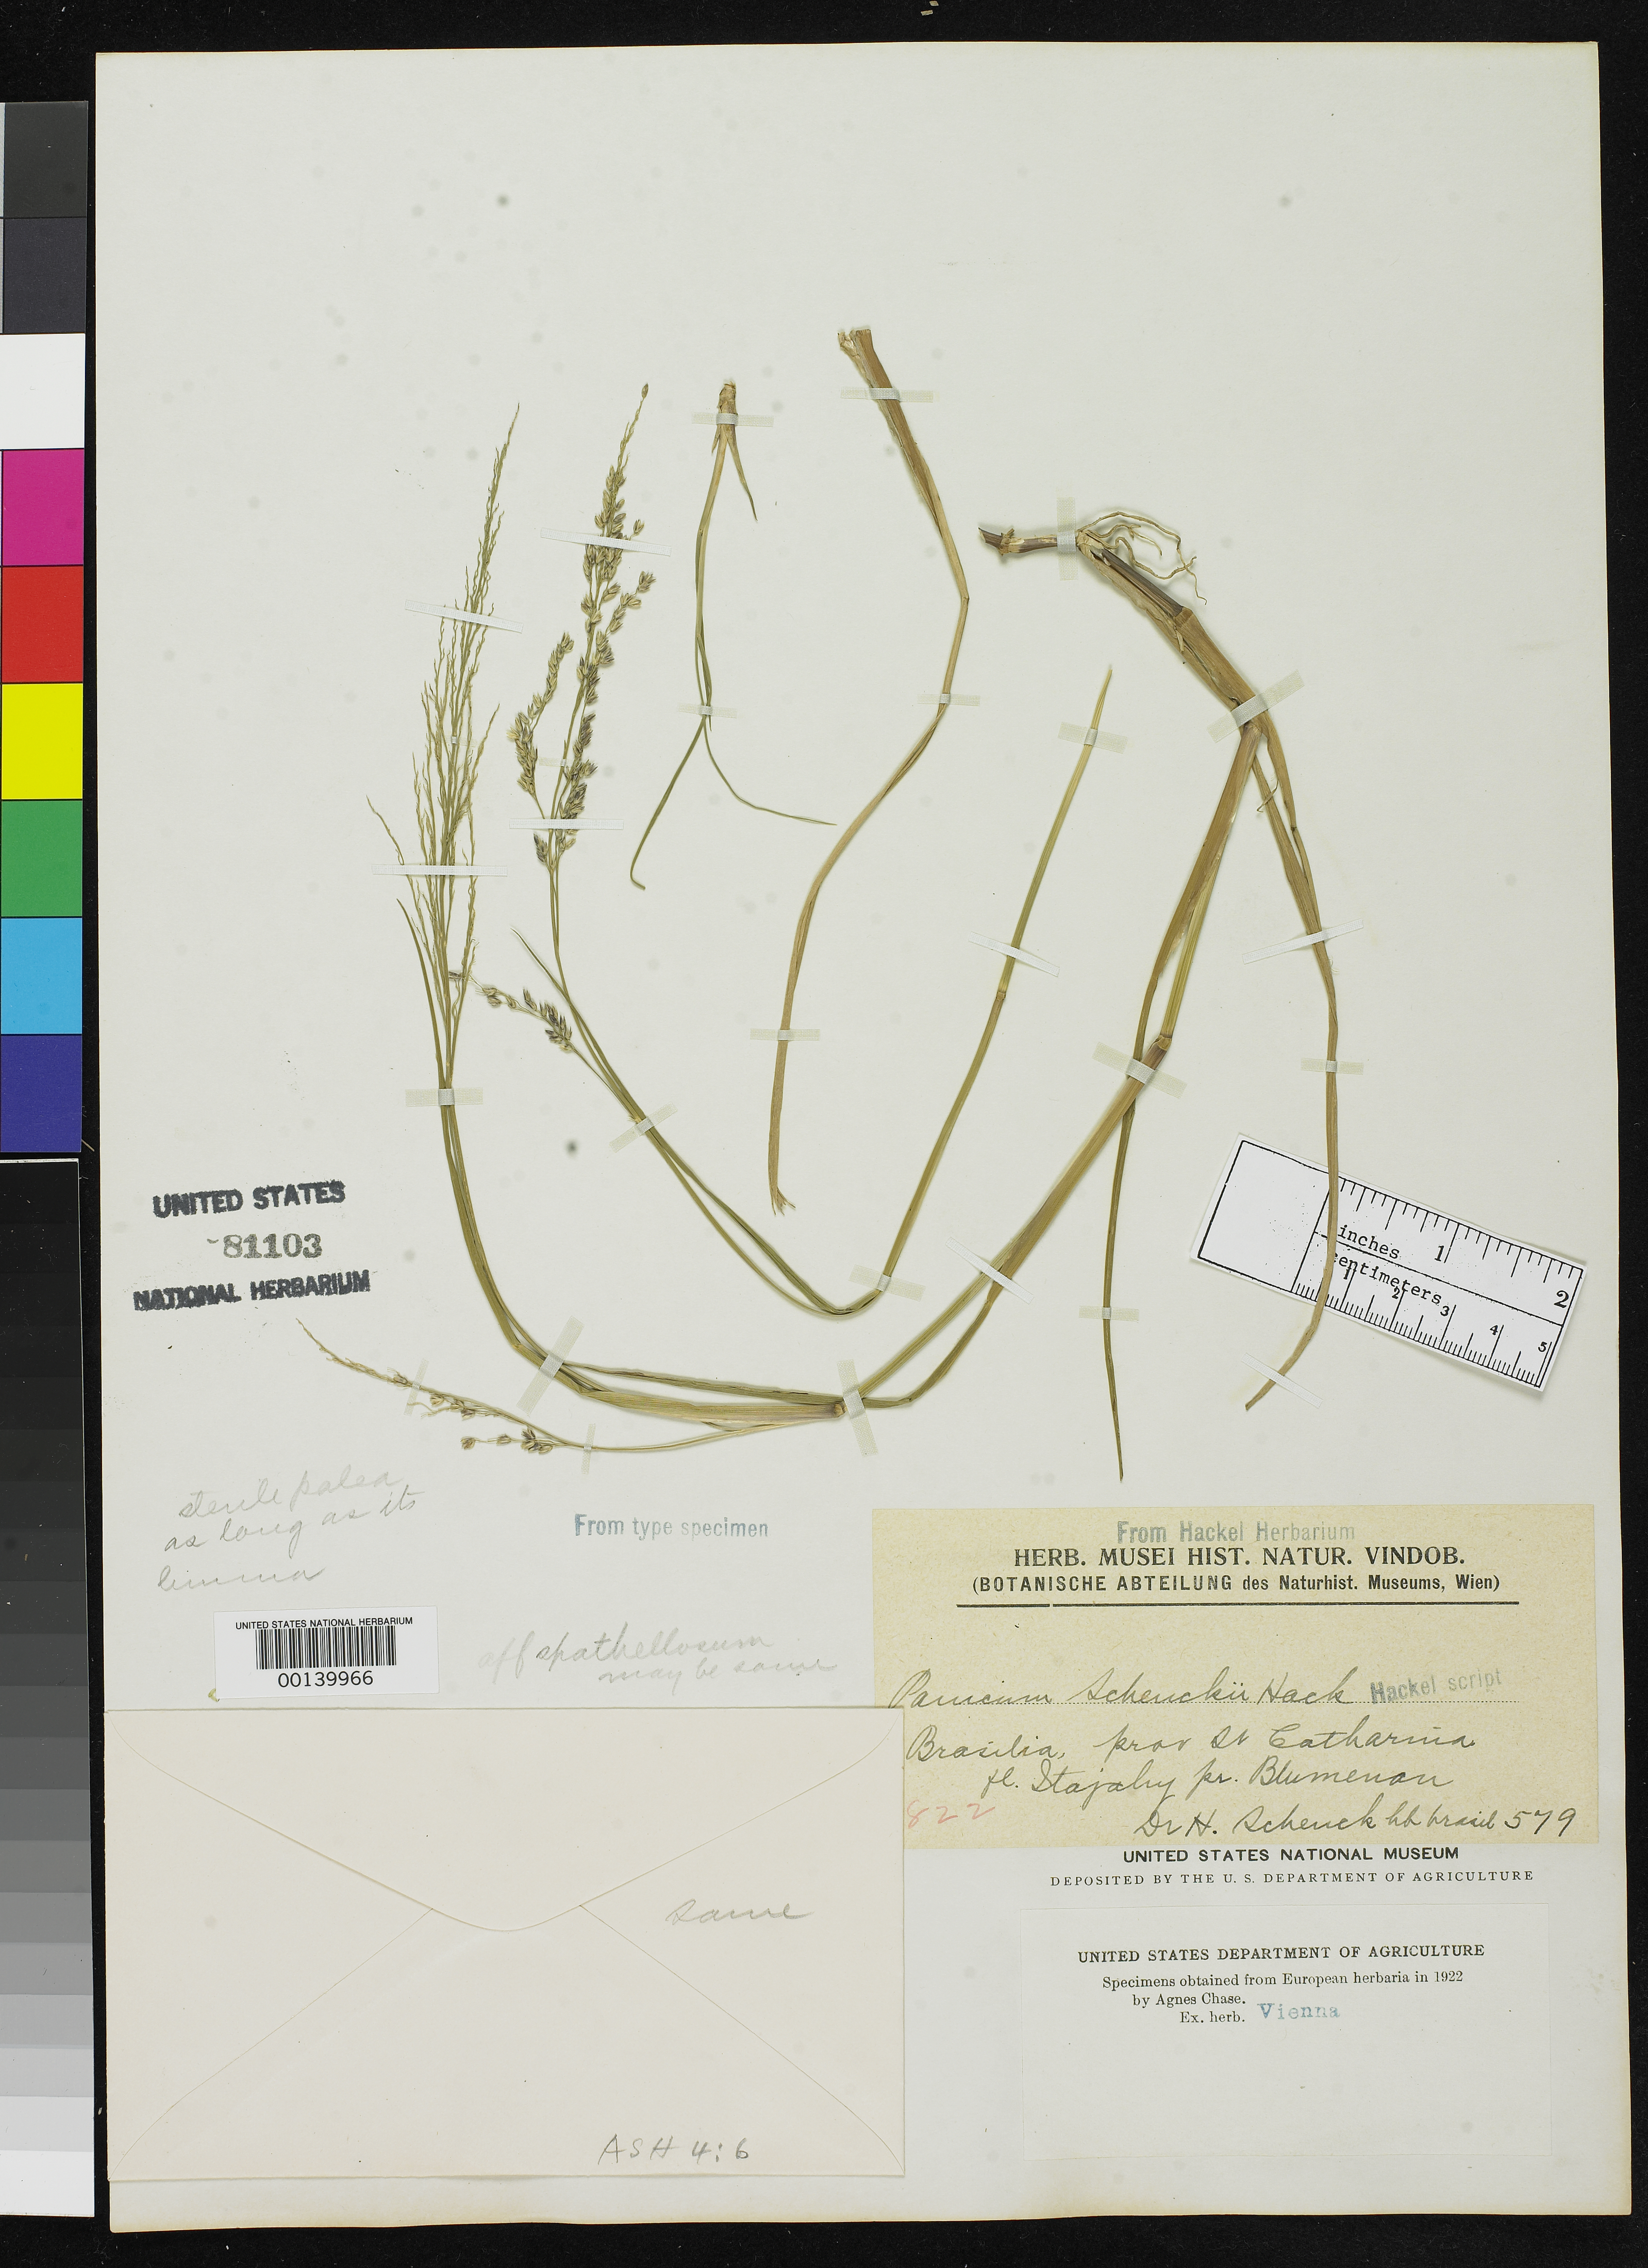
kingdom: Plantae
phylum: Tracheophyta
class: Liliopsida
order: Poales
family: Poaceae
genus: Panicum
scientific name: Panicum schenckii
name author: Hack.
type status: Type Fragment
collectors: J. Schenck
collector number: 579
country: Brazil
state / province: Santa Catarina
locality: Stajahy River near Blumenan.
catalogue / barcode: US 81103